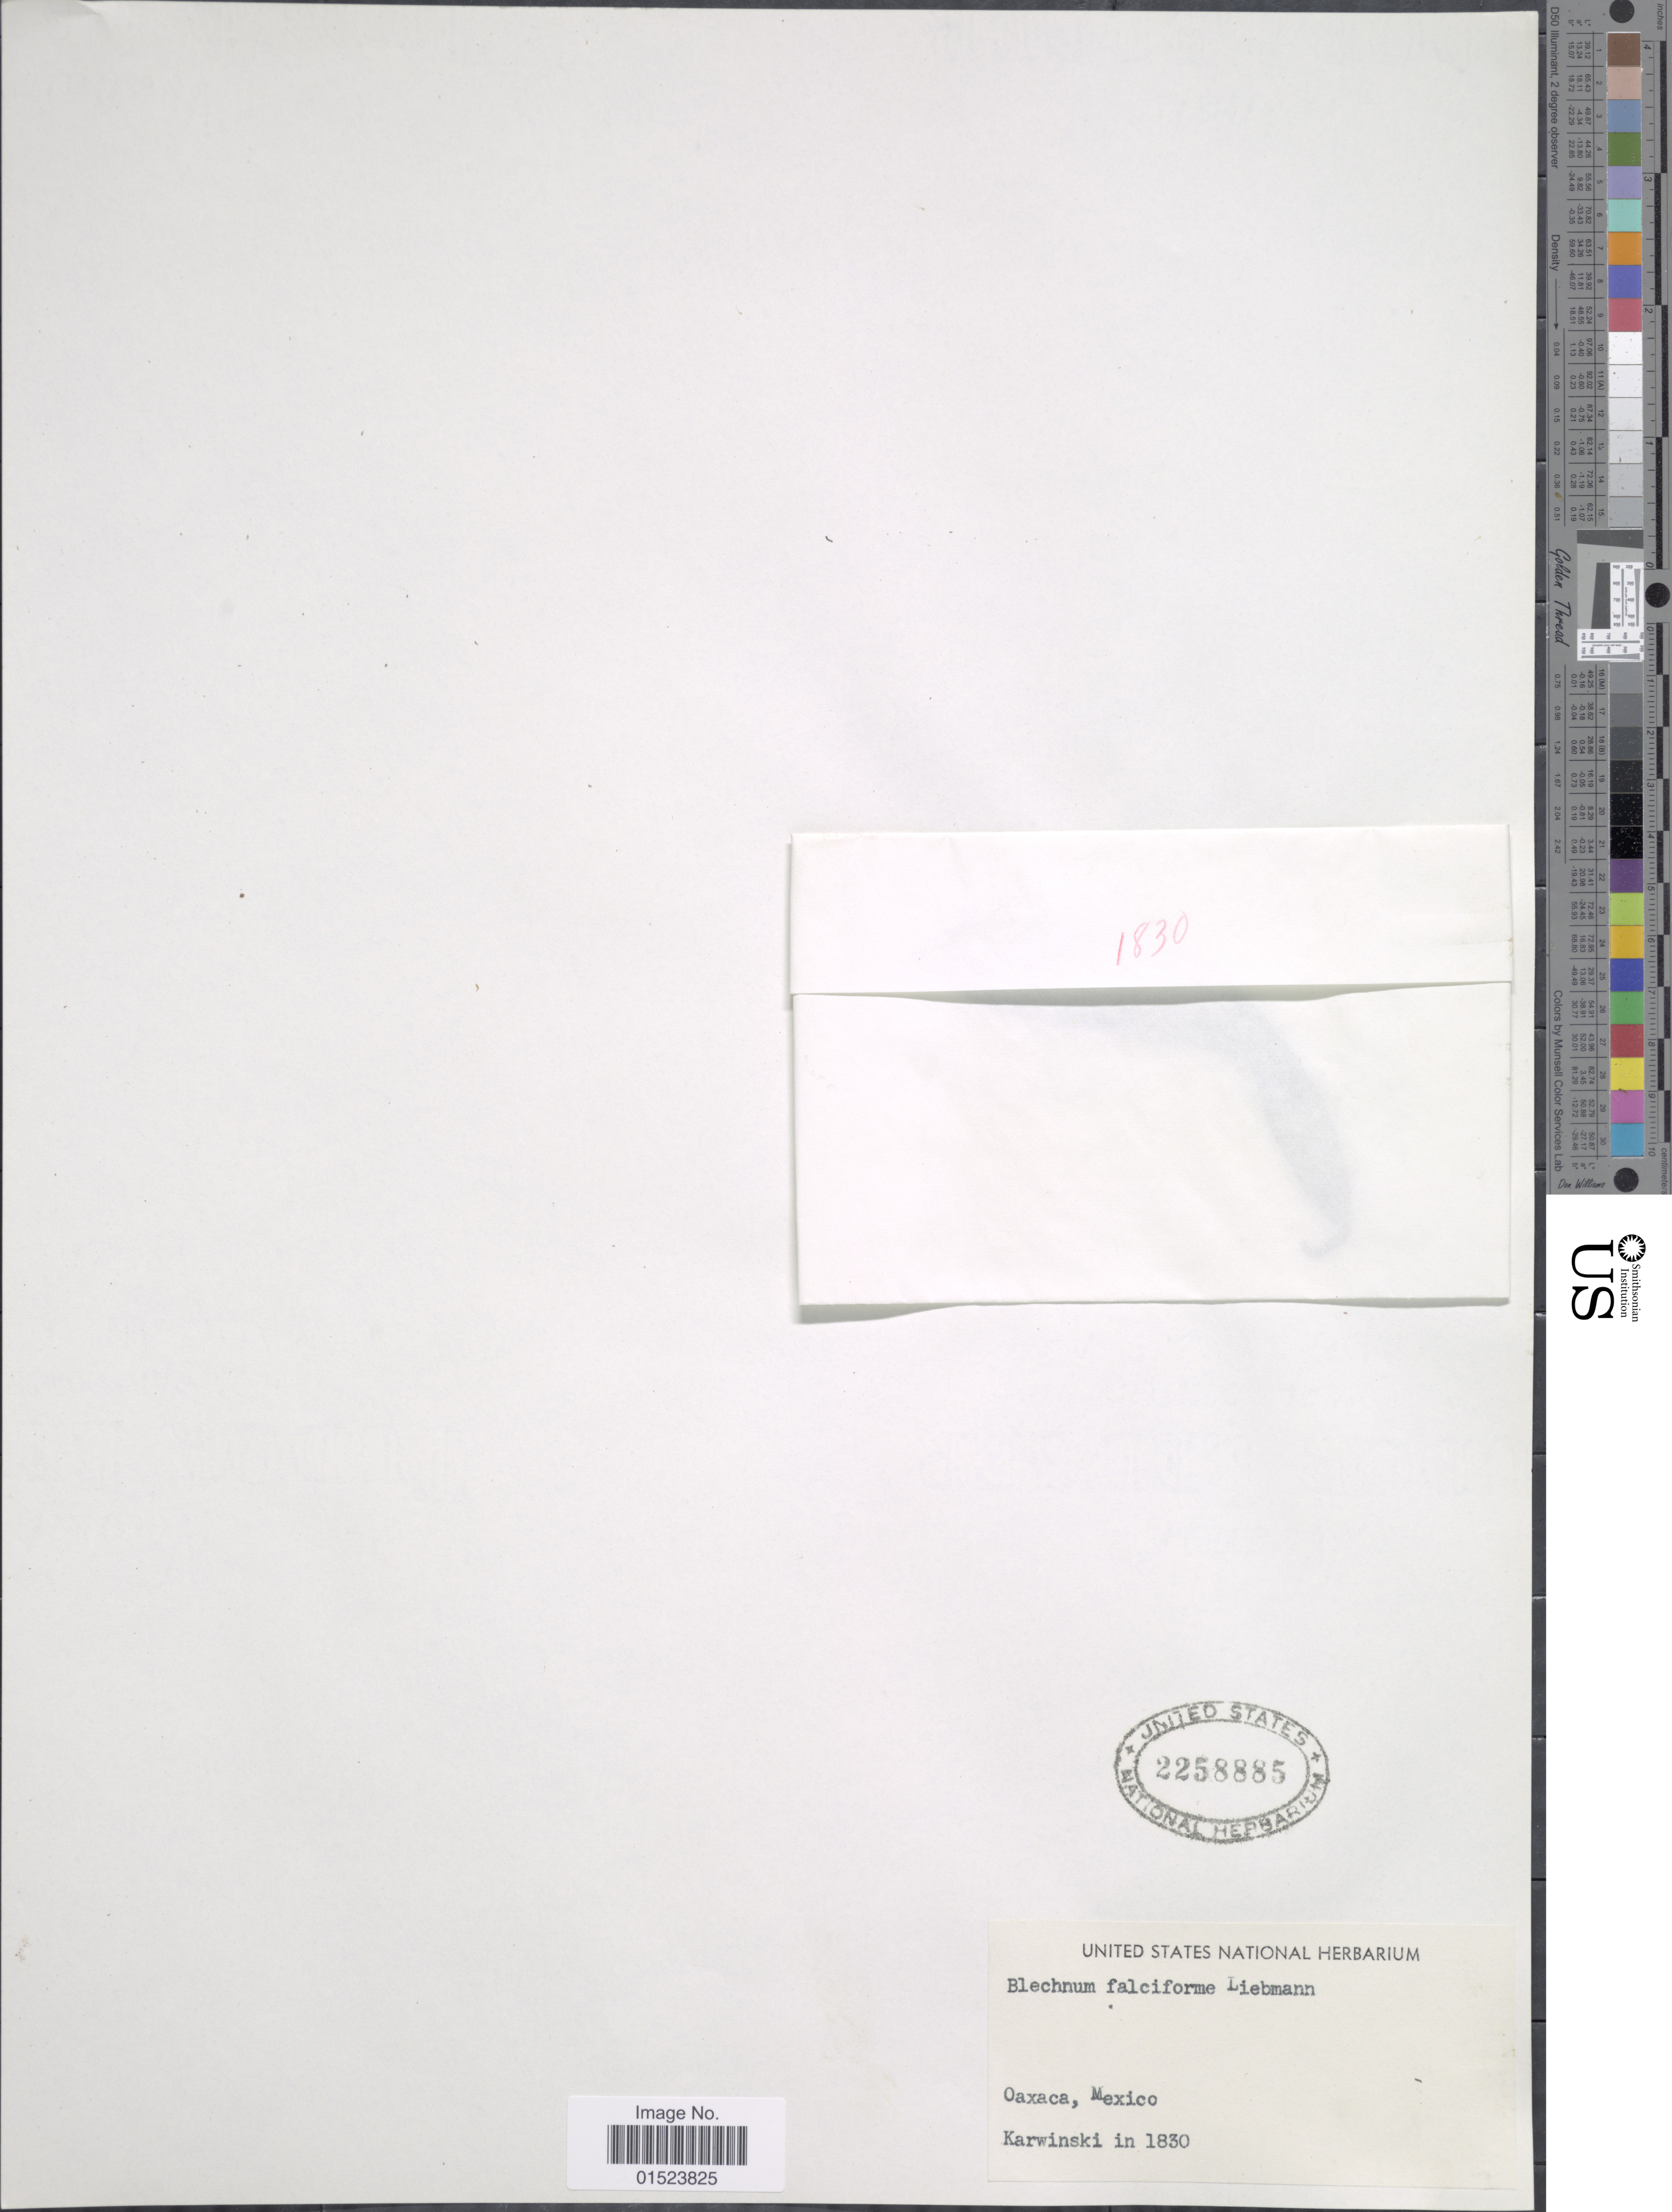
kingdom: Plantae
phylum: Tracheophyta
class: Polypodiopsida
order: Polypodiales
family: Blechnaceae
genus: Blechnum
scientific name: Blechnum falciforme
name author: (Liebm.) C. Chr.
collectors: L. Karwinski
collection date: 1830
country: Mexico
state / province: Oaxaca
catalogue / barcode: US 2258885